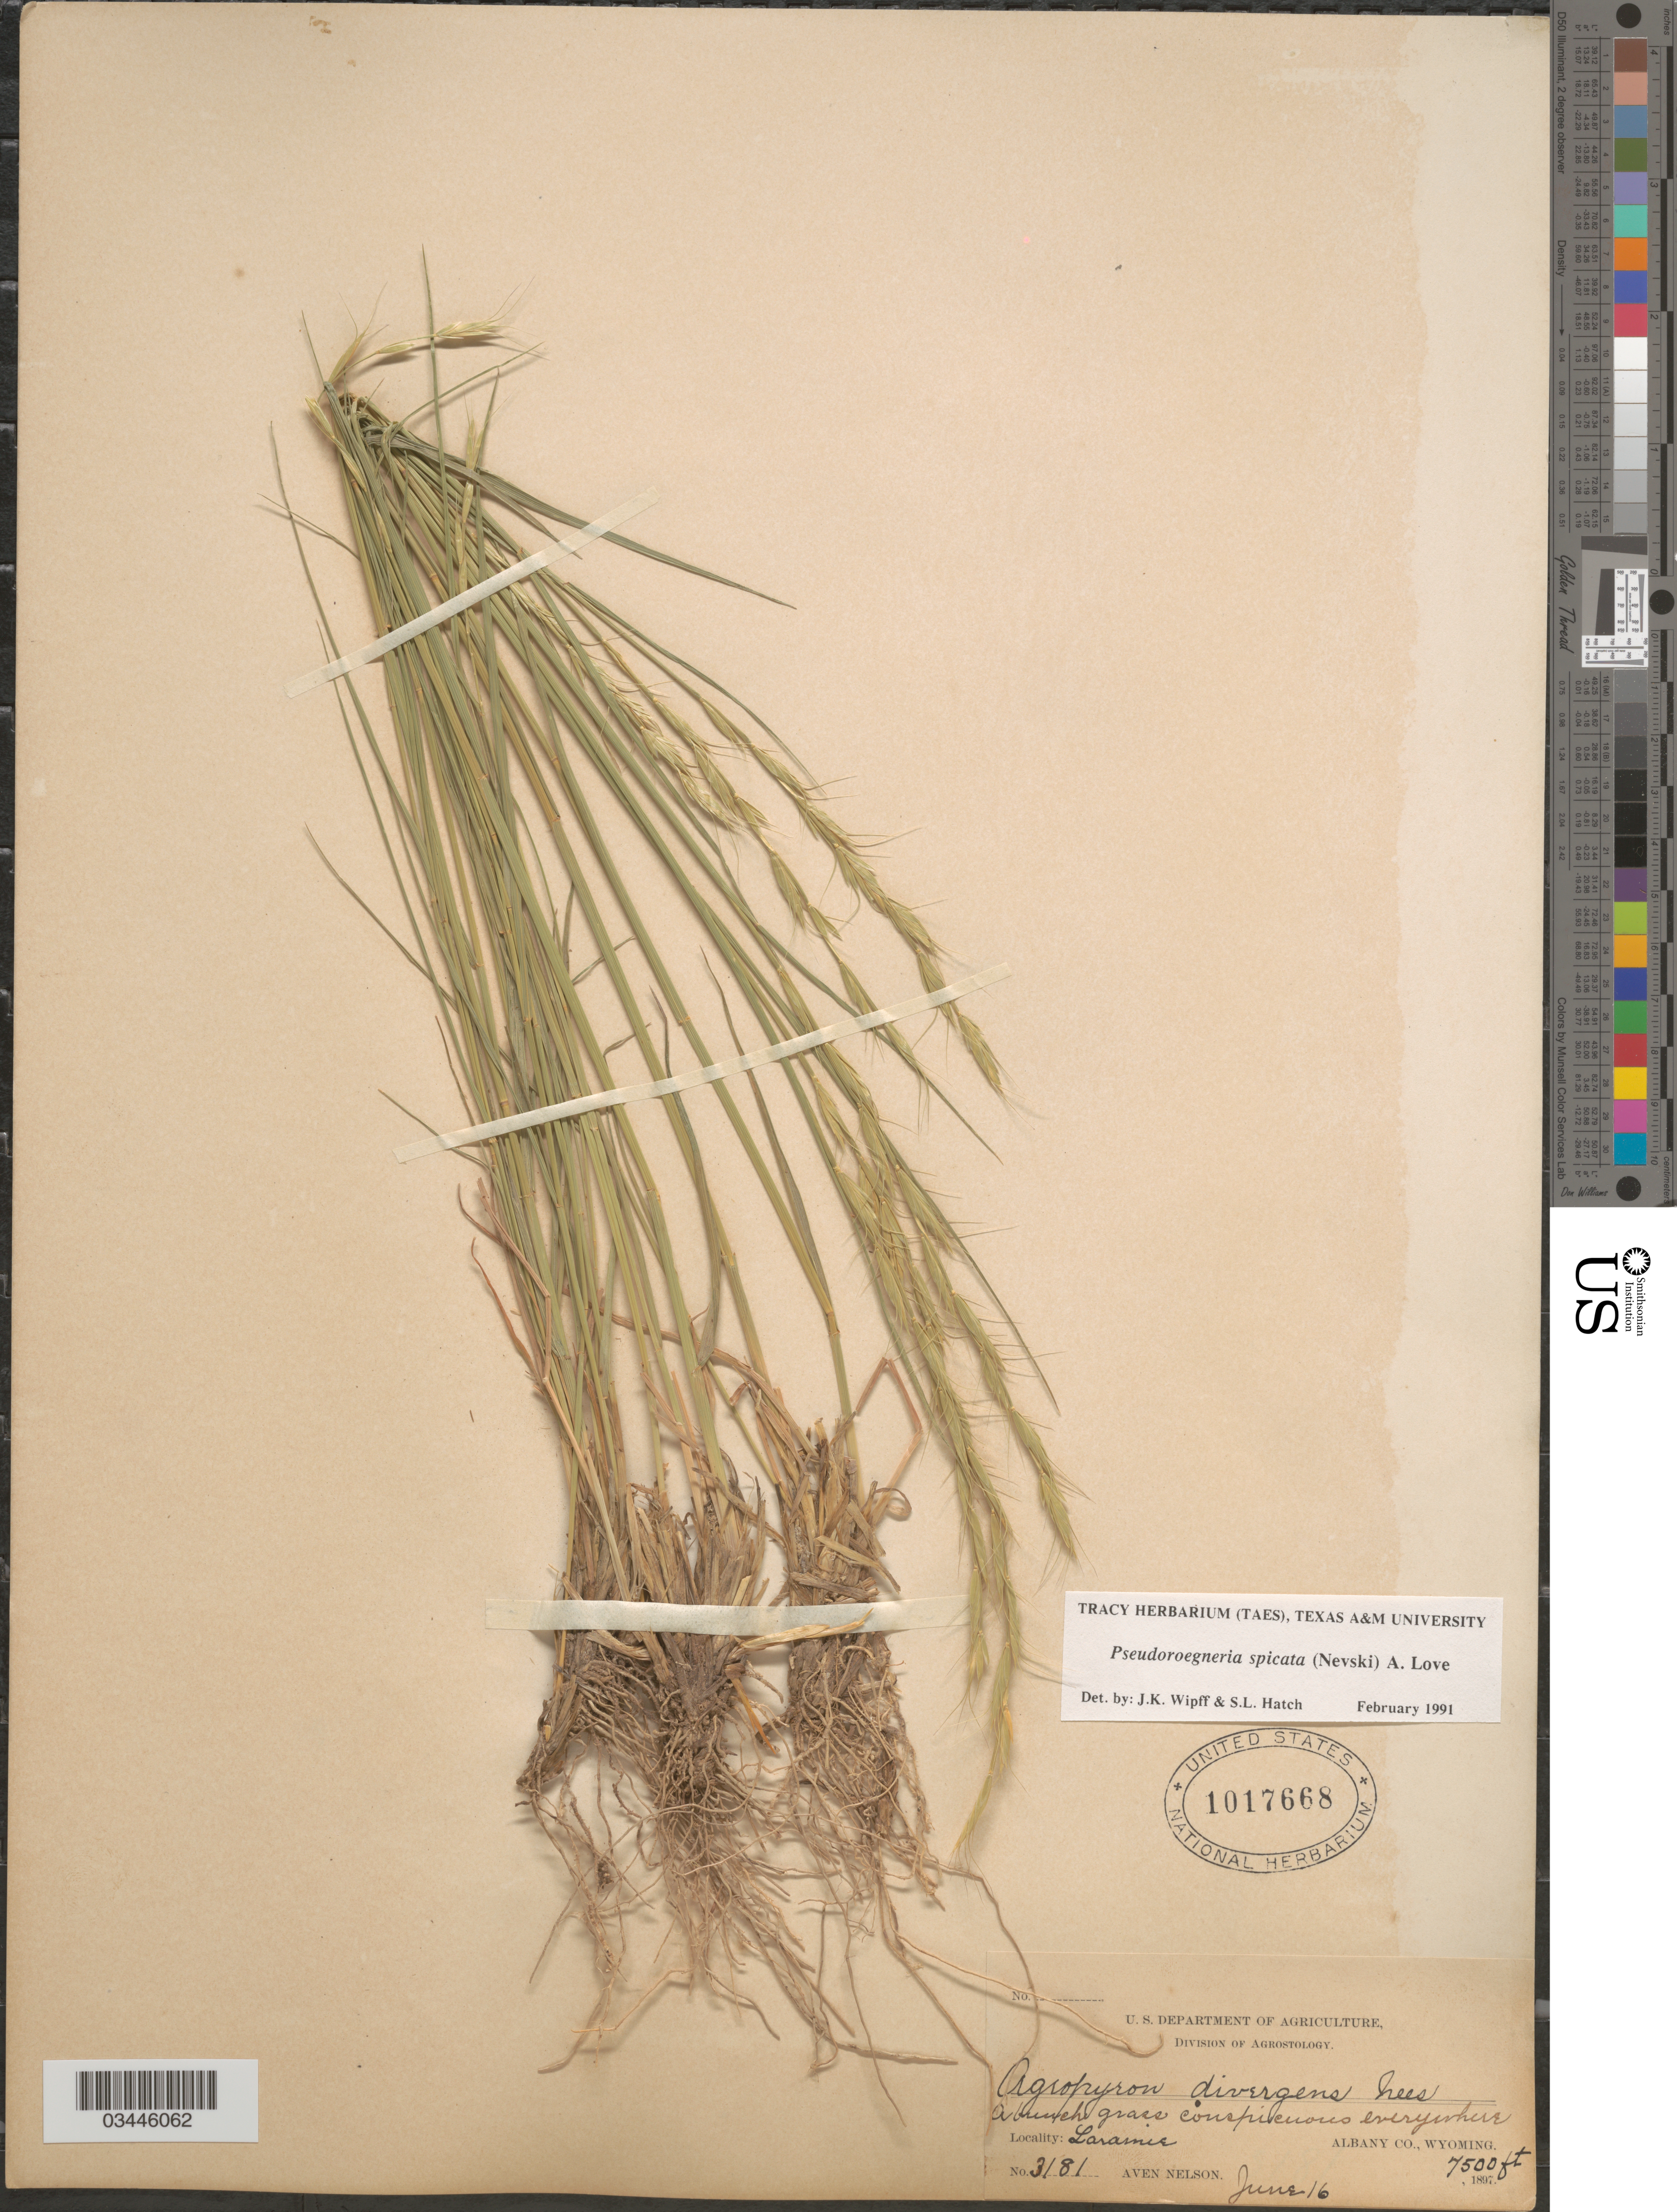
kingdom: Plantae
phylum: Tracheophyta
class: Liliopsida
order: Poales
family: Poaceae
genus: Pseudoroegneria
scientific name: Pseudoroegneria spicata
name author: (Pursh) Á. Löve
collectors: A. Nelson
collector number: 3181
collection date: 1897-06-16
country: United States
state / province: Wyoming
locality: Laramie. Albany Co.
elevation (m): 2286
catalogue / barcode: US 1017668